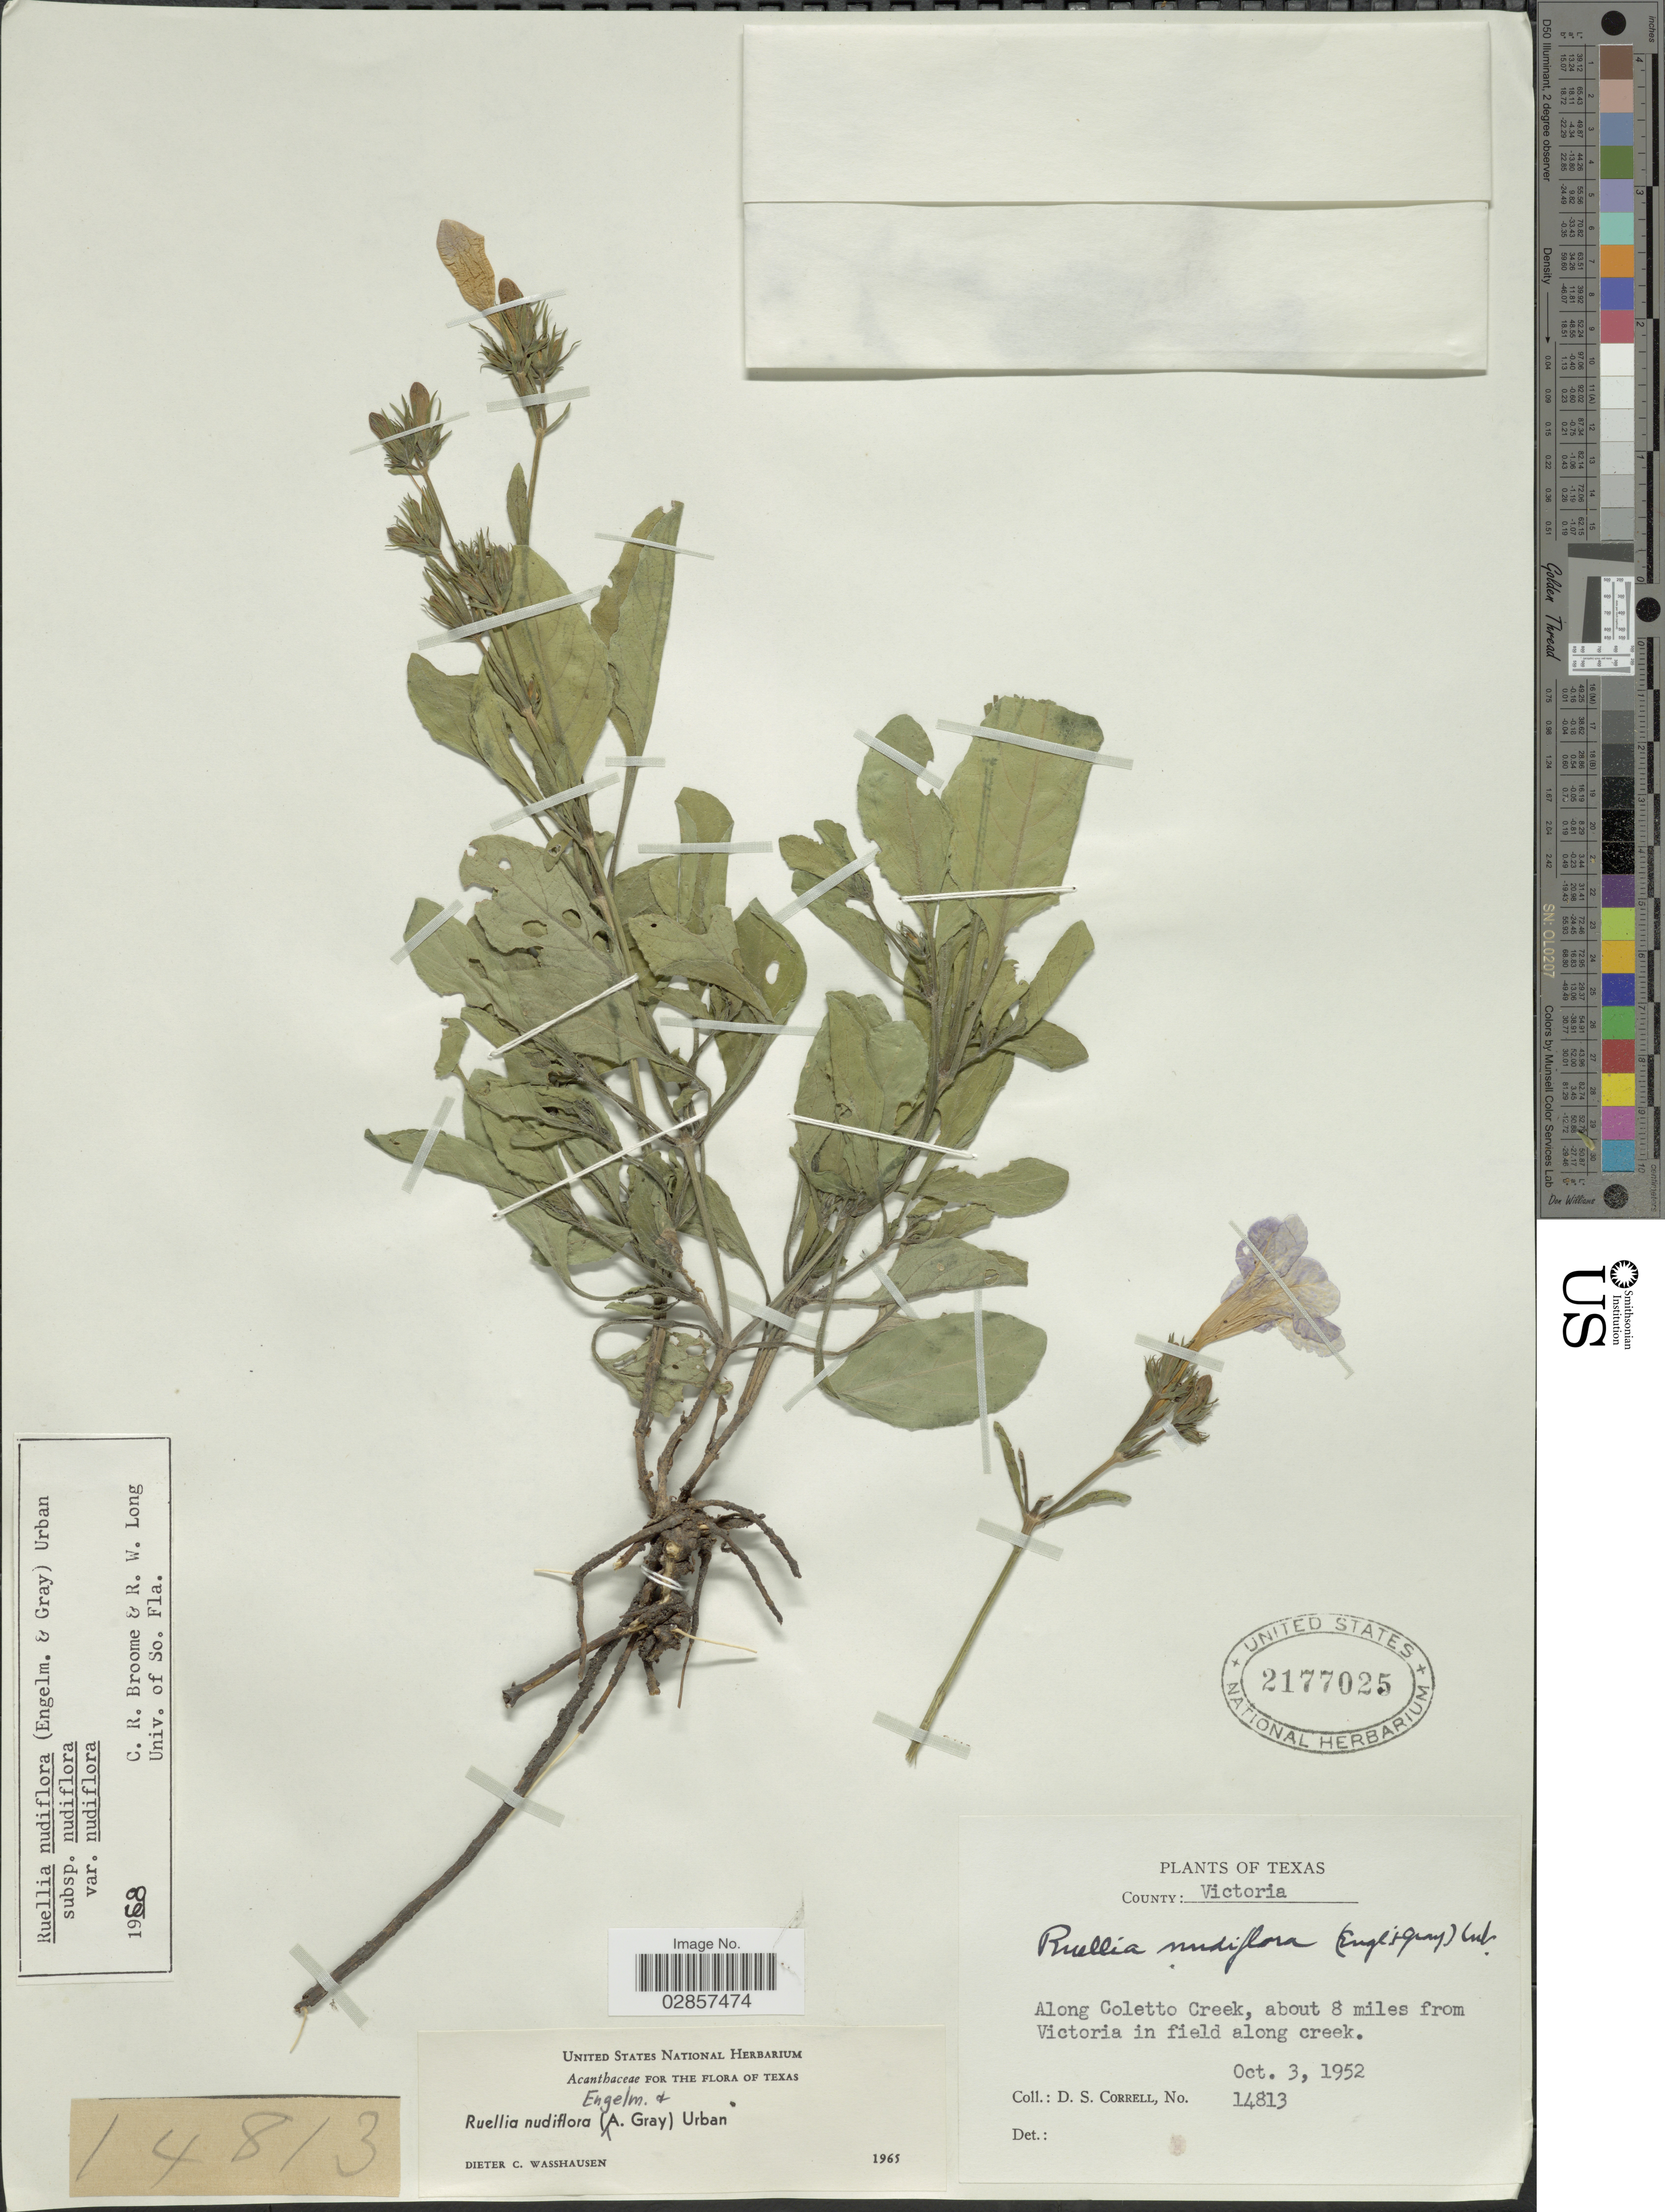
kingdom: Plantae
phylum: Tracheophyta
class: Magnoliopsida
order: Lamiales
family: Acanthaceae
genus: Ruellia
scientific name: Ruellia nudiflora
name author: (Engelm. & A. Gray) Urb.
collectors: D. S. Correll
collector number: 14813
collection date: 1952-10-03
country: United States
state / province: Texas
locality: County: Victoria, Along Coletto Creek, about 8 miles from Victoria in field along creek.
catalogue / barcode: US 2177025